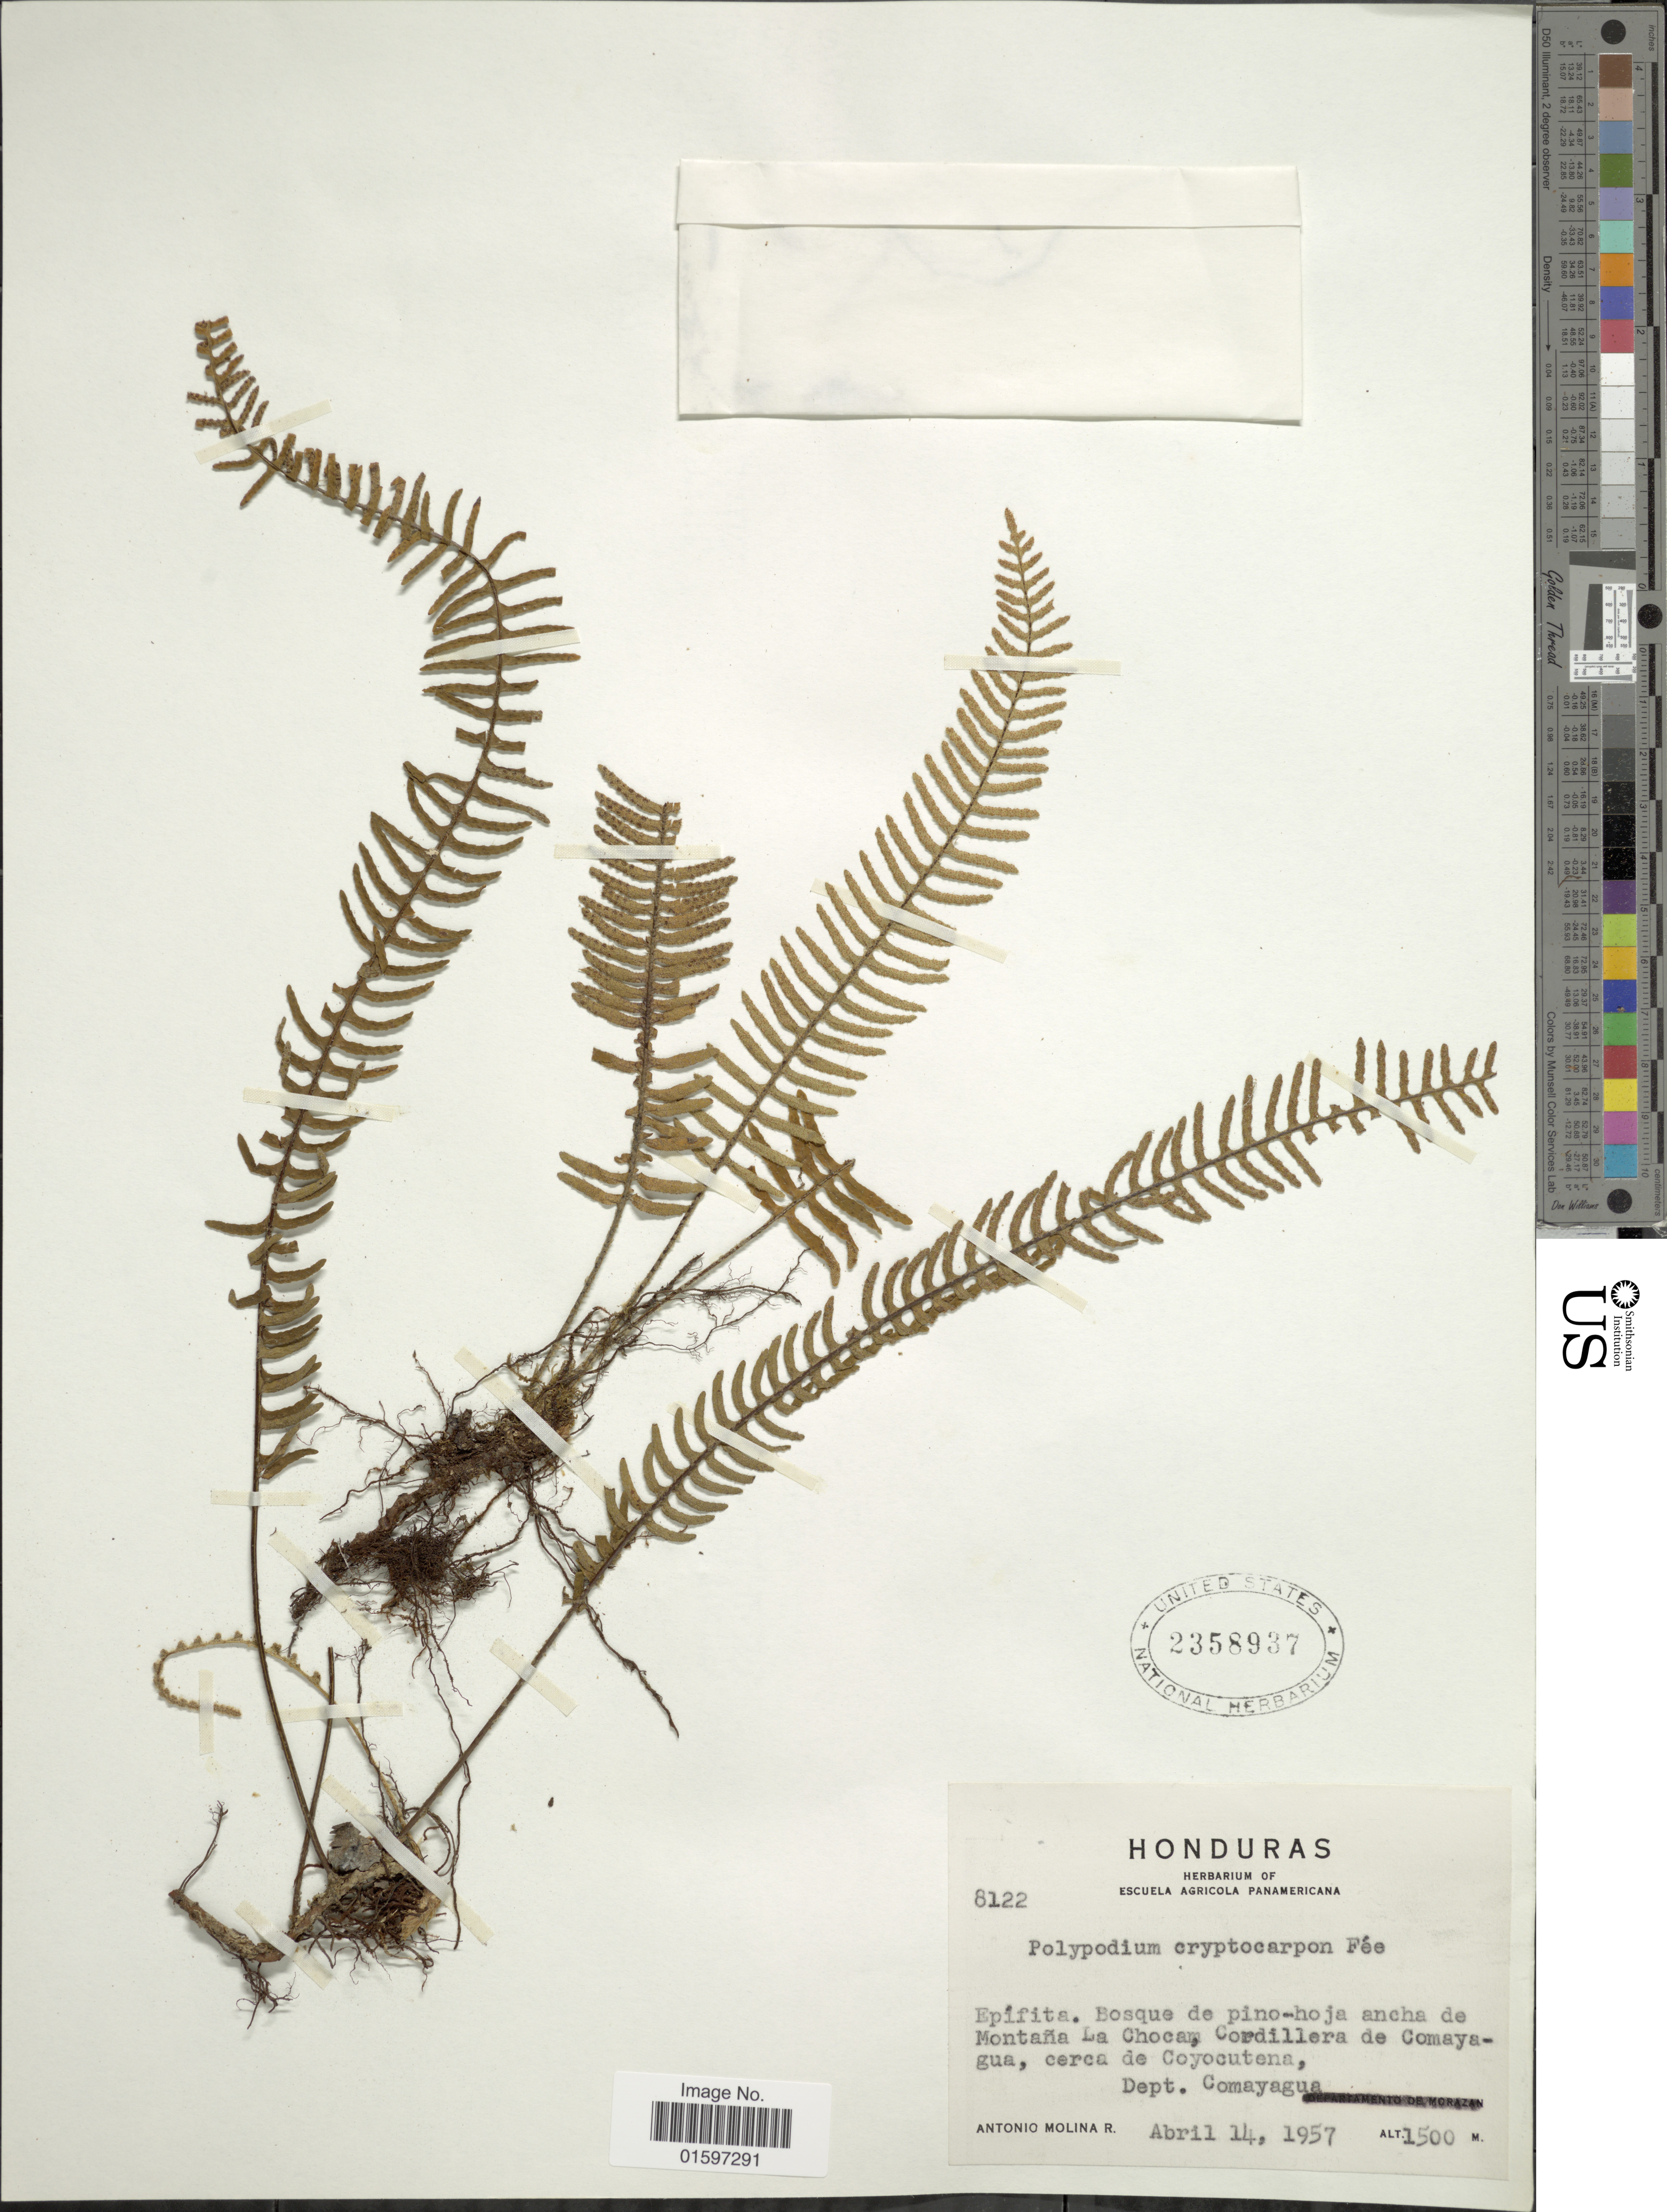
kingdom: Plantae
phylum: Tracheophyta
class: Polypodiopsida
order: Polypodiales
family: Polypodiaceae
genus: Pleopeltis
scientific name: Pleopeltis cryptocarpa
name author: (Fée) A.R. Sm. & Tejero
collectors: A. Molina R.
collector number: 8122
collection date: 1957-04-14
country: Honduras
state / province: Comayagua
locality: Epifita. Bosque de pino-hoja ancha de Montaña La Choca, Cordillera Comayagua, cerca de Coyocutena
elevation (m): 1500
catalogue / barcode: US 2358937